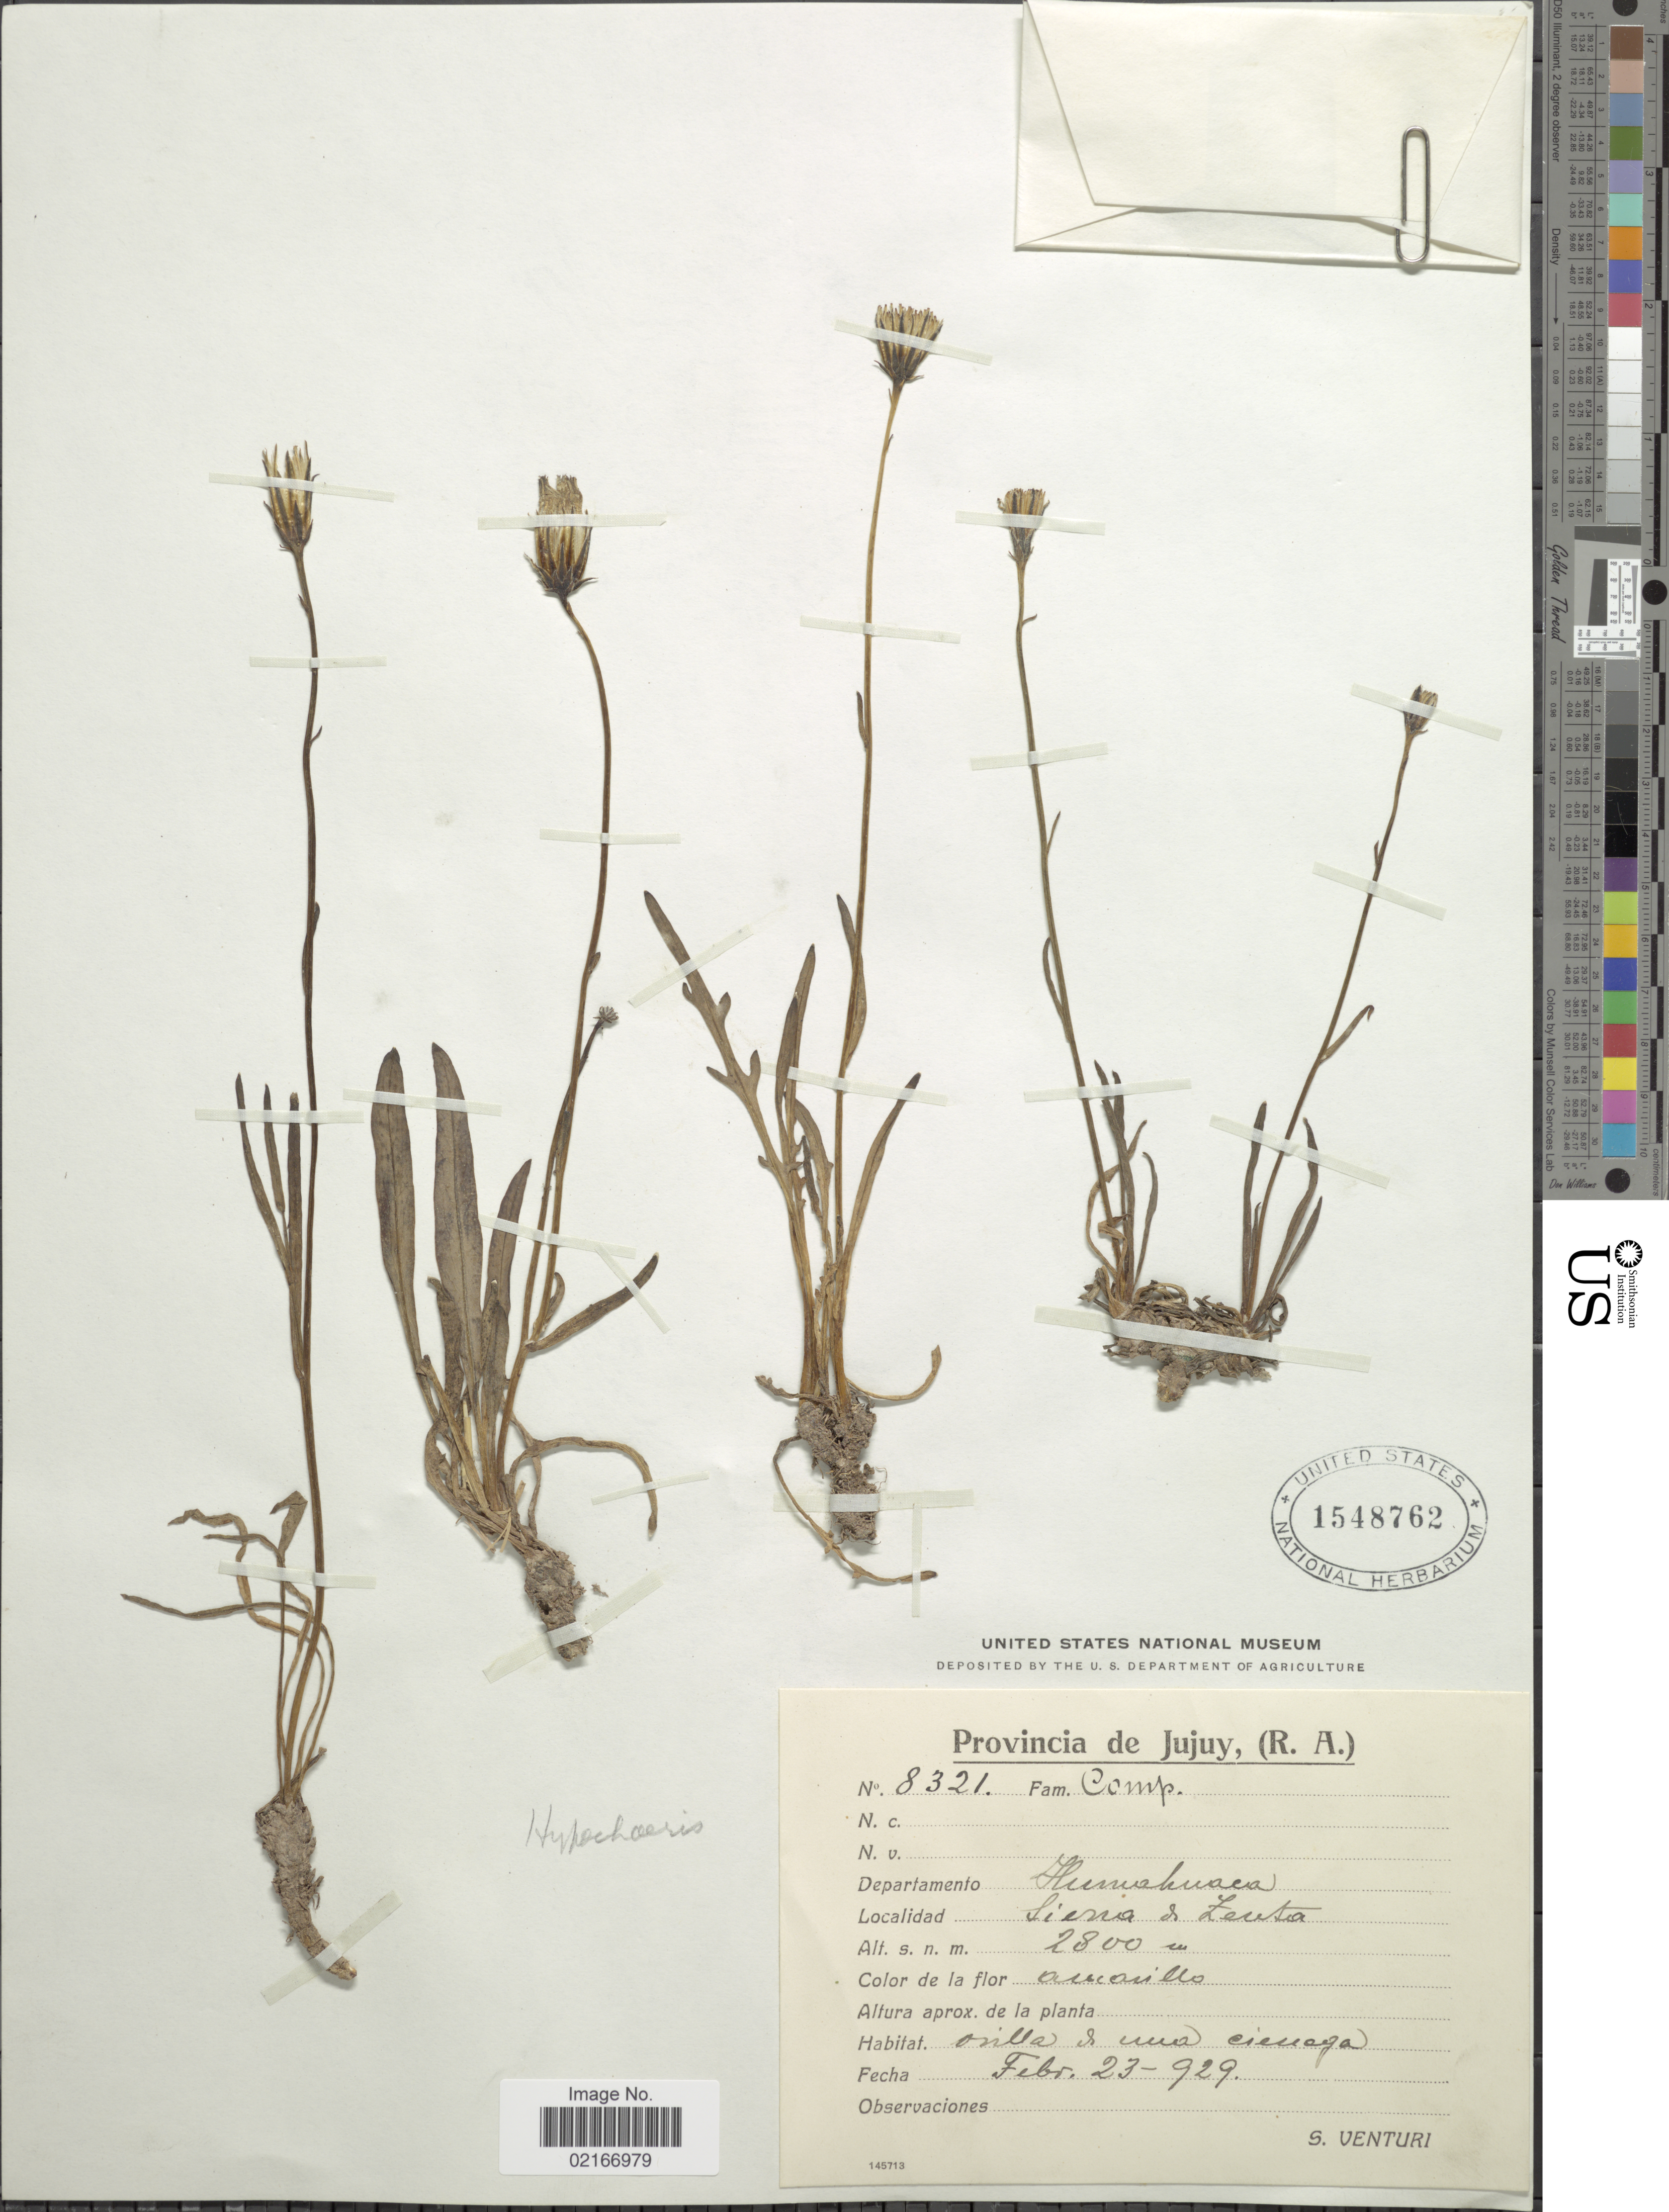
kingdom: Plantae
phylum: Tracheophyta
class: Magnoliopsida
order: Asterales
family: Asteraceae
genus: Hypochaeris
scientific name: Hypochaeris sp.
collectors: S. Venturi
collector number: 8321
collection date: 1929-02-23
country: Argentina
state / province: Jujuy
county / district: Humahuaca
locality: Sierra de Zenta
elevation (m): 2800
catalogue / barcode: US 1548762